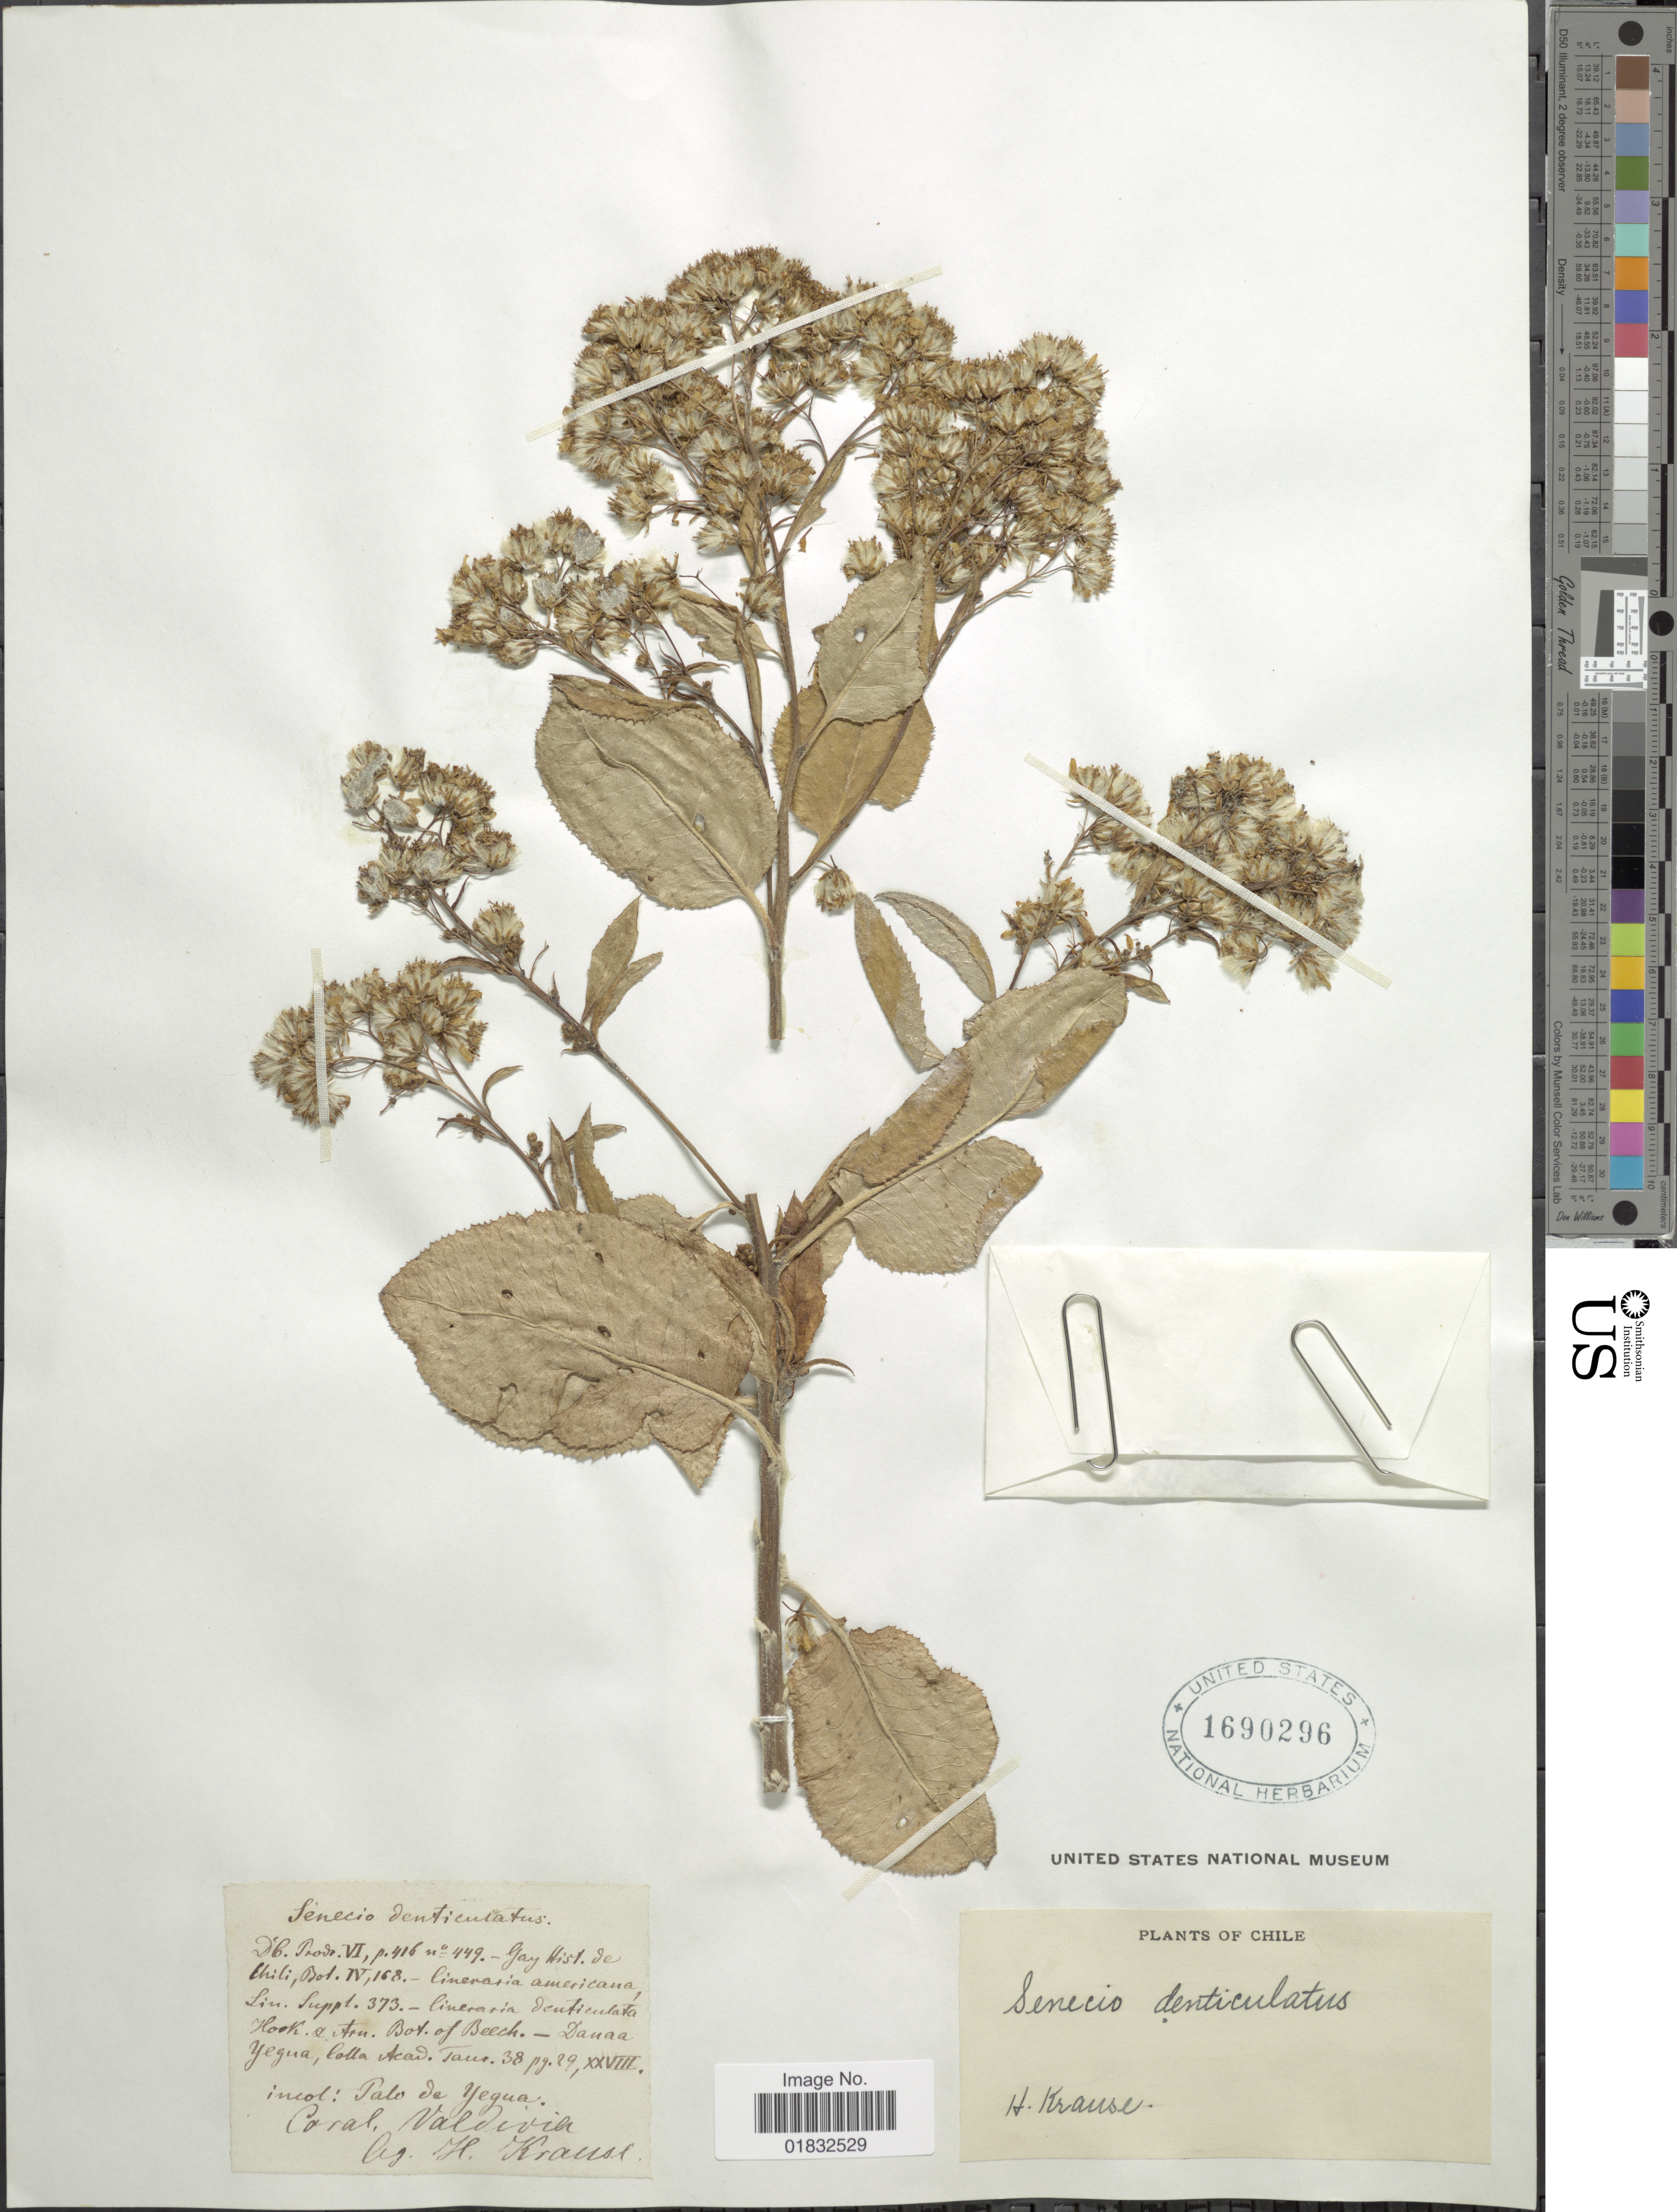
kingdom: Plantae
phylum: Tracheophyta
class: Magnoliopsida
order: Asterales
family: Asteraceae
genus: Acrisione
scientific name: Acrisione denticulata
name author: (Hook. & Arn.) B. Nord.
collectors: H. Krause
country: Chile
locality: Coral, Valdivia.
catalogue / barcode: US 1690296